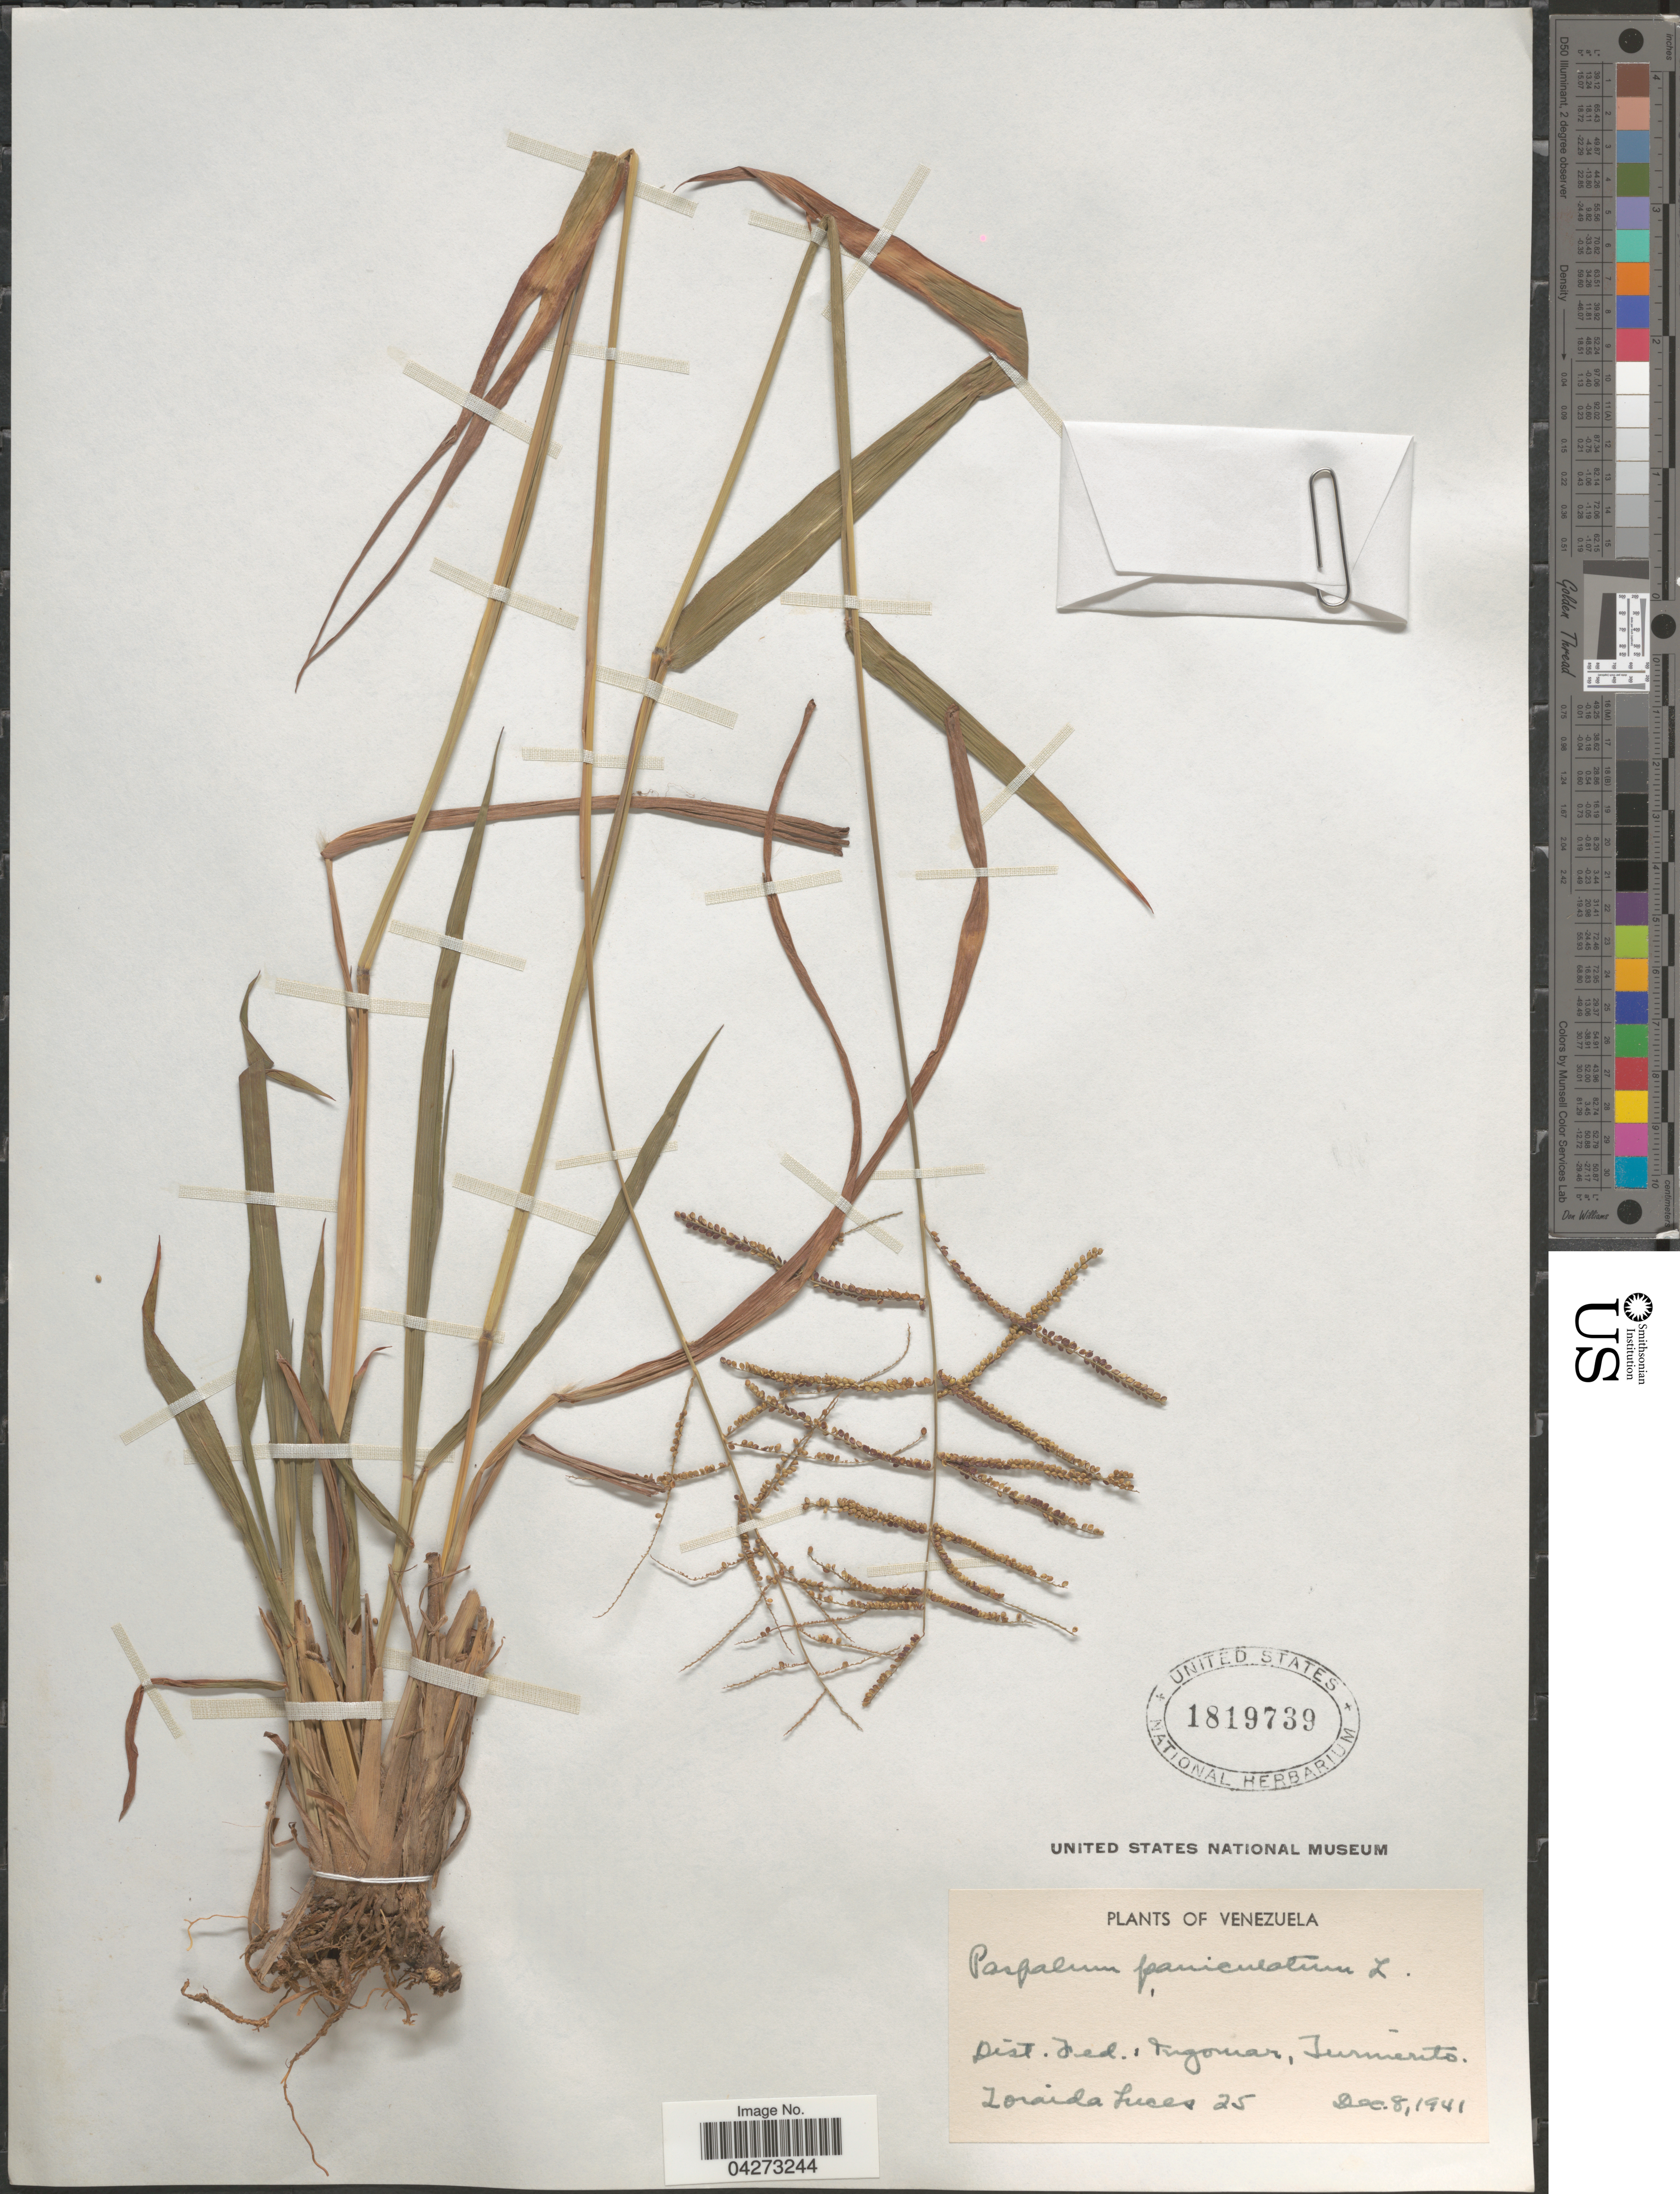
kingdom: Plantae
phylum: Tracheophyta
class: Liliopsida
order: Poales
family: Poaceae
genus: Paspalum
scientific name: Paspalum paniculatum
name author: L.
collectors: Z. Luces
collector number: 25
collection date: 1941-12-08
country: Venezuela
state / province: Distrito Federal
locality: Ingomar, Turmerito.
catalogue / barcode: US 1819739